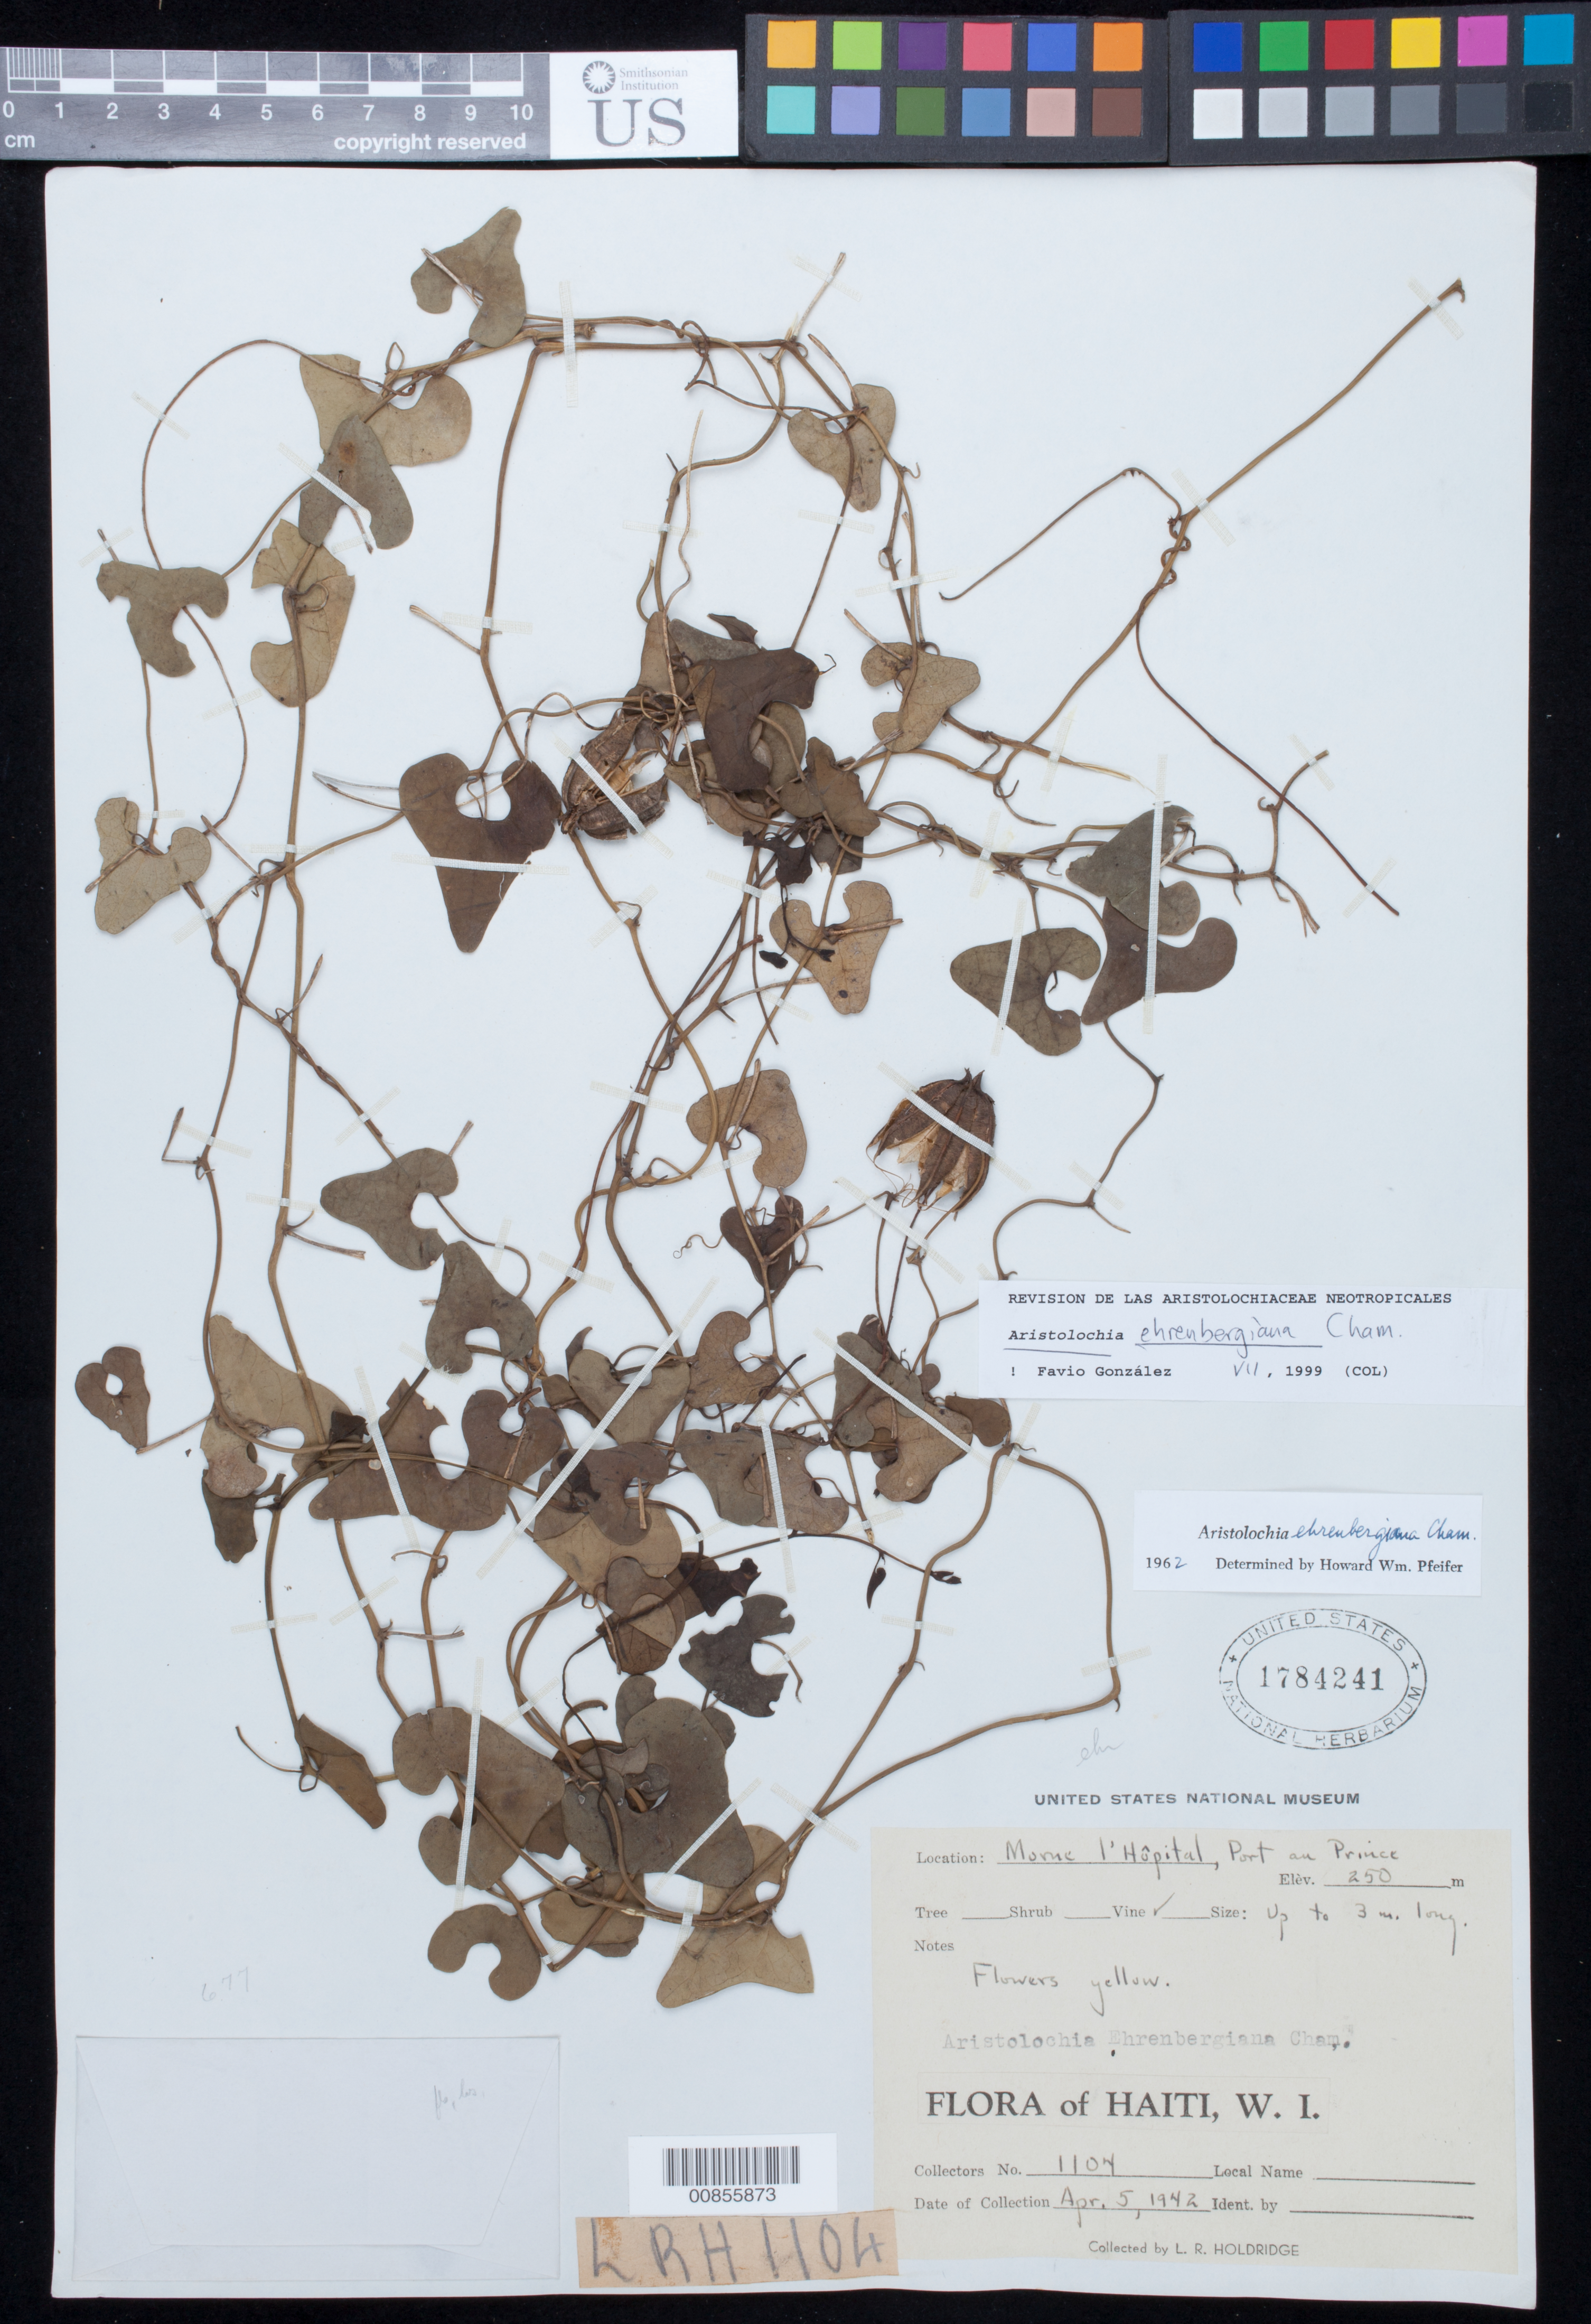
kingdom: Plantae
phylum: Tracheophyta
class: Magnoliopsida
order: Piperales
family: Aristolochiaceae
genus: Aristolochia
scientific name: Aristolochia ehrenbergiana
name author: Cham.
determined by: González, F., (COL), Universidad Nacional de Colombia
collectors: L. Holdridge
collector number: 1104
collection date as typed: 05 Apr 1942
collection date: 1942-04-05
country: Haiti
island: Hispaniola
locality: Morne l'Hôpital, Port au Prince.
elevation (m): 250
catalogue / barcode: US 1784241